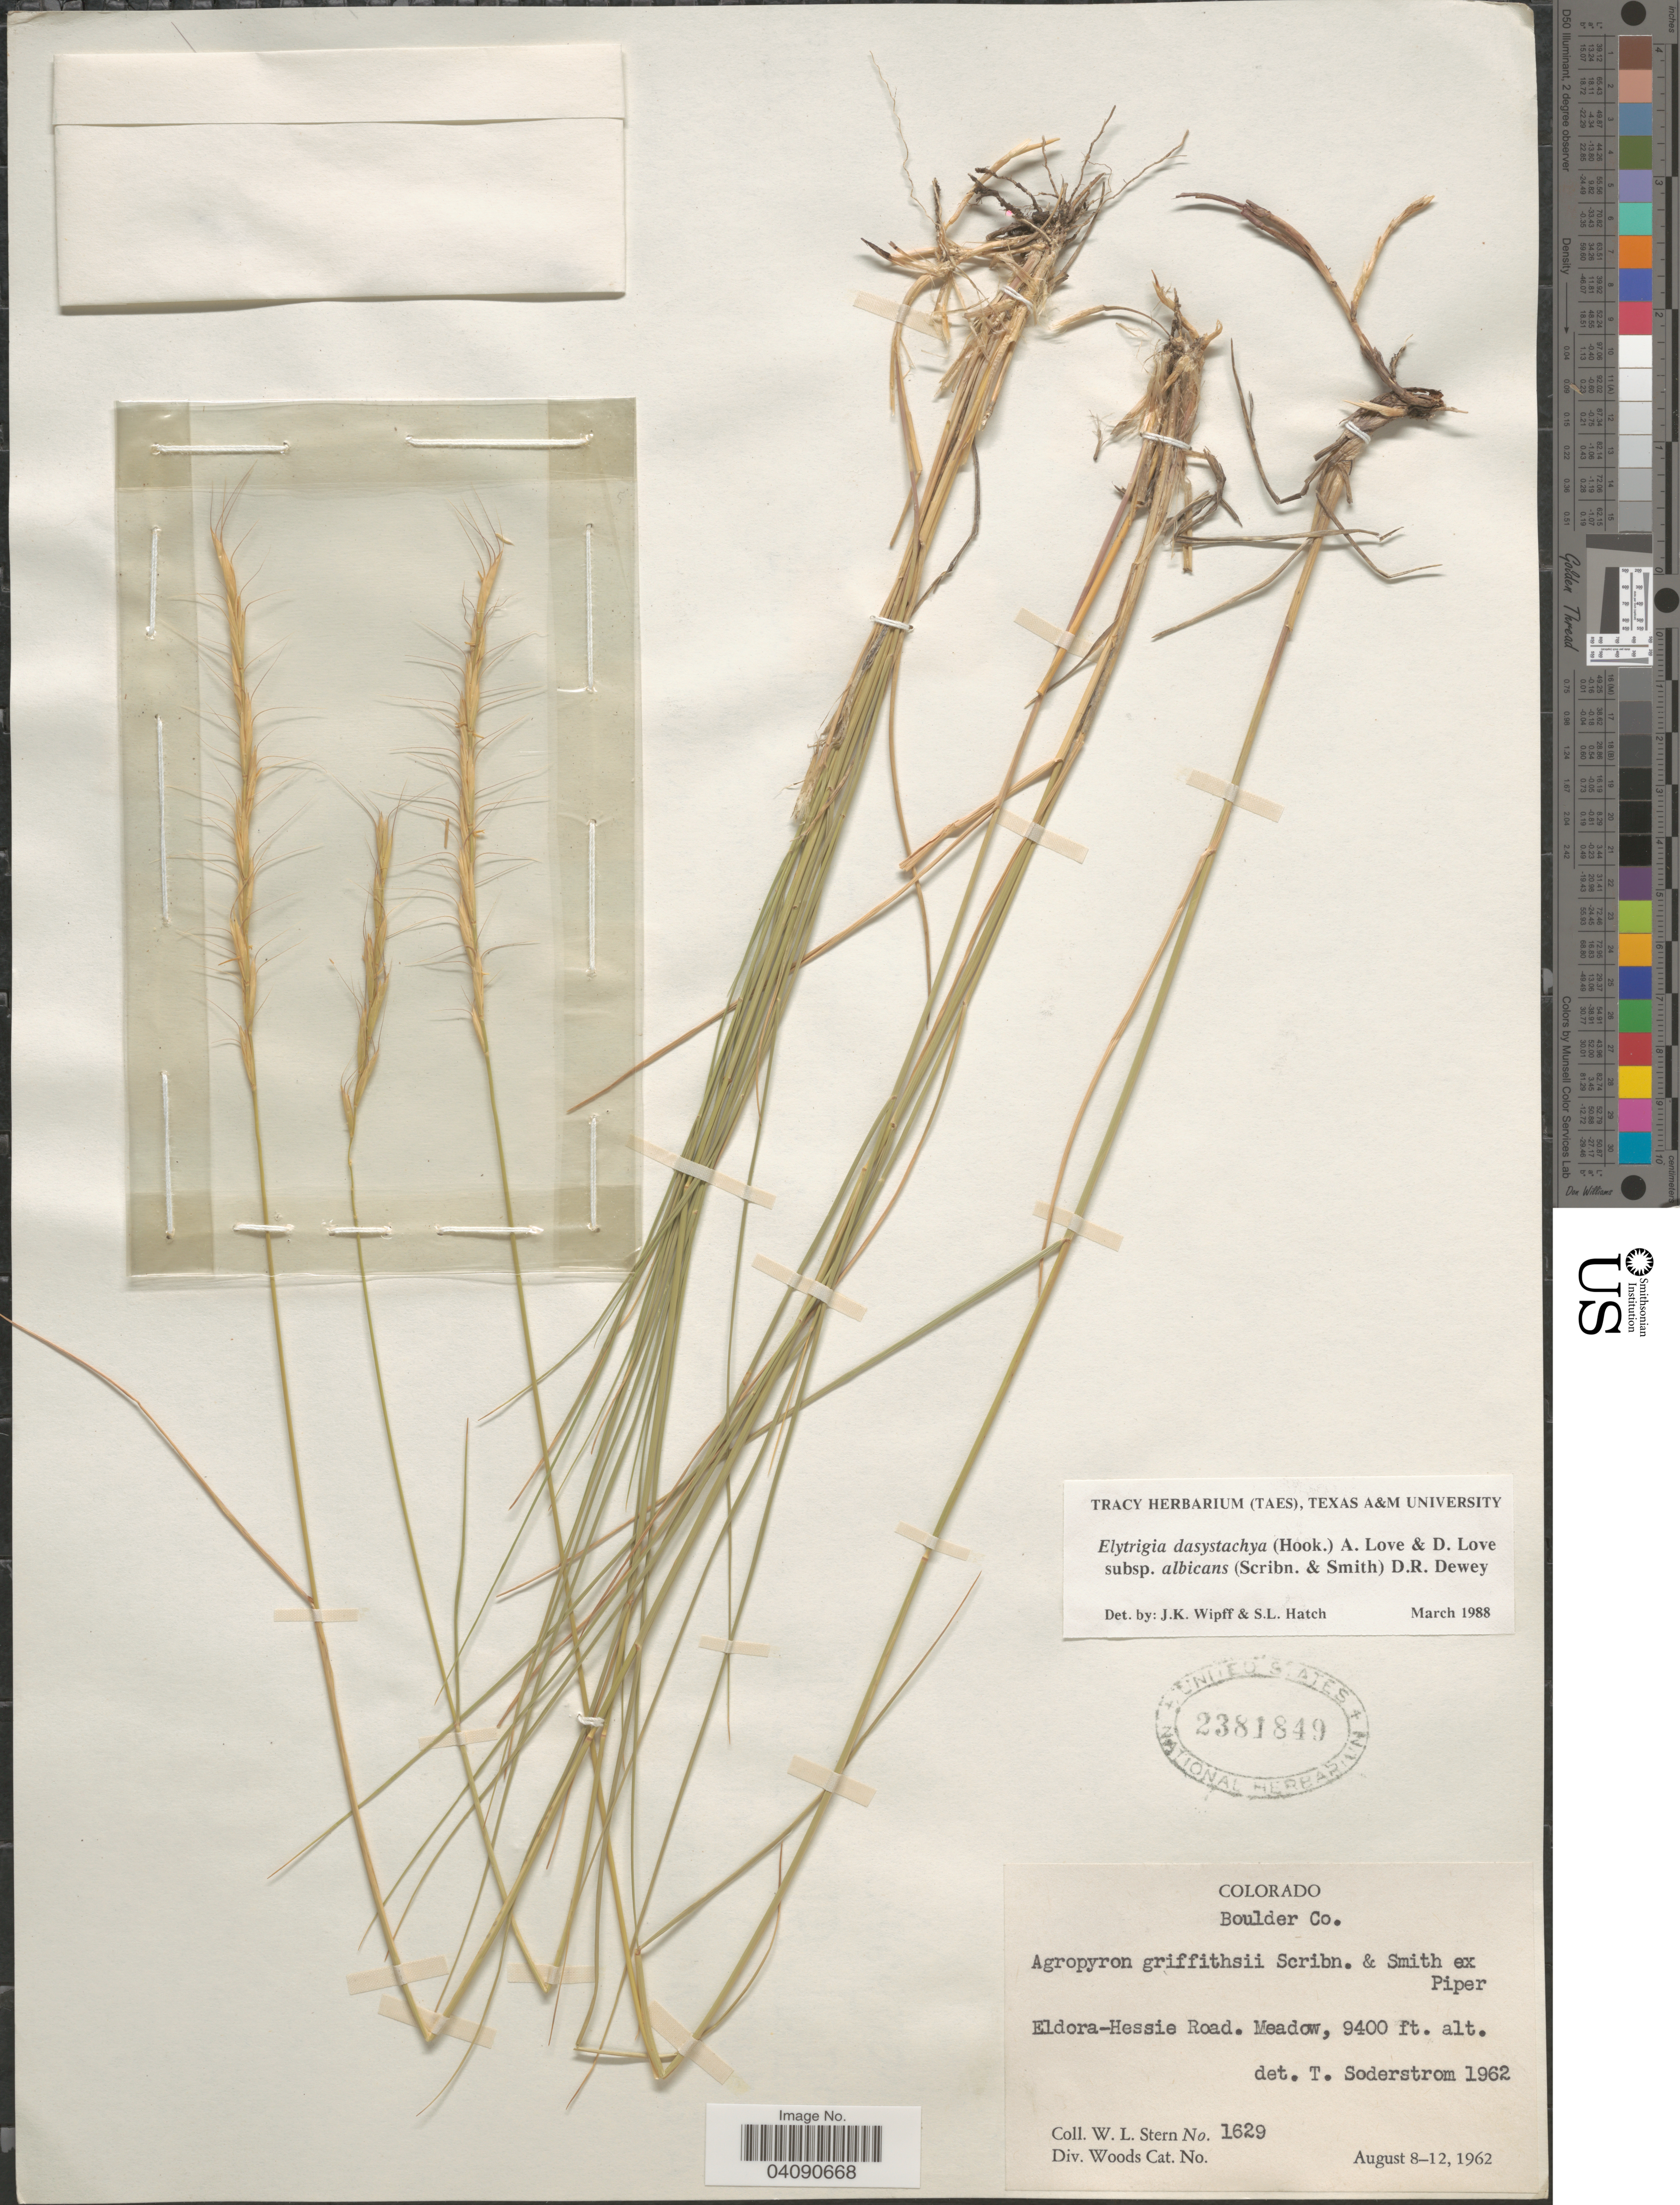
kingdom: Plantae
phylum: Tracheophyta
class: Liliopsida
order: Poales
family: Poaceae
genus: Elymus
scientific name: Elymus albicans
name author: (Scribn. & J.G. Sm.) Á. Löve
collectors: W. L. Stern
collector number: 1629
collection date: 1962-08-08/1962-08-12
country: United States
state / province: Colorado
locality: Boulder Co. Eldora-Hessie Road. Meadow.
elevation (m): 2865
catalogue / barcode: US 2381849